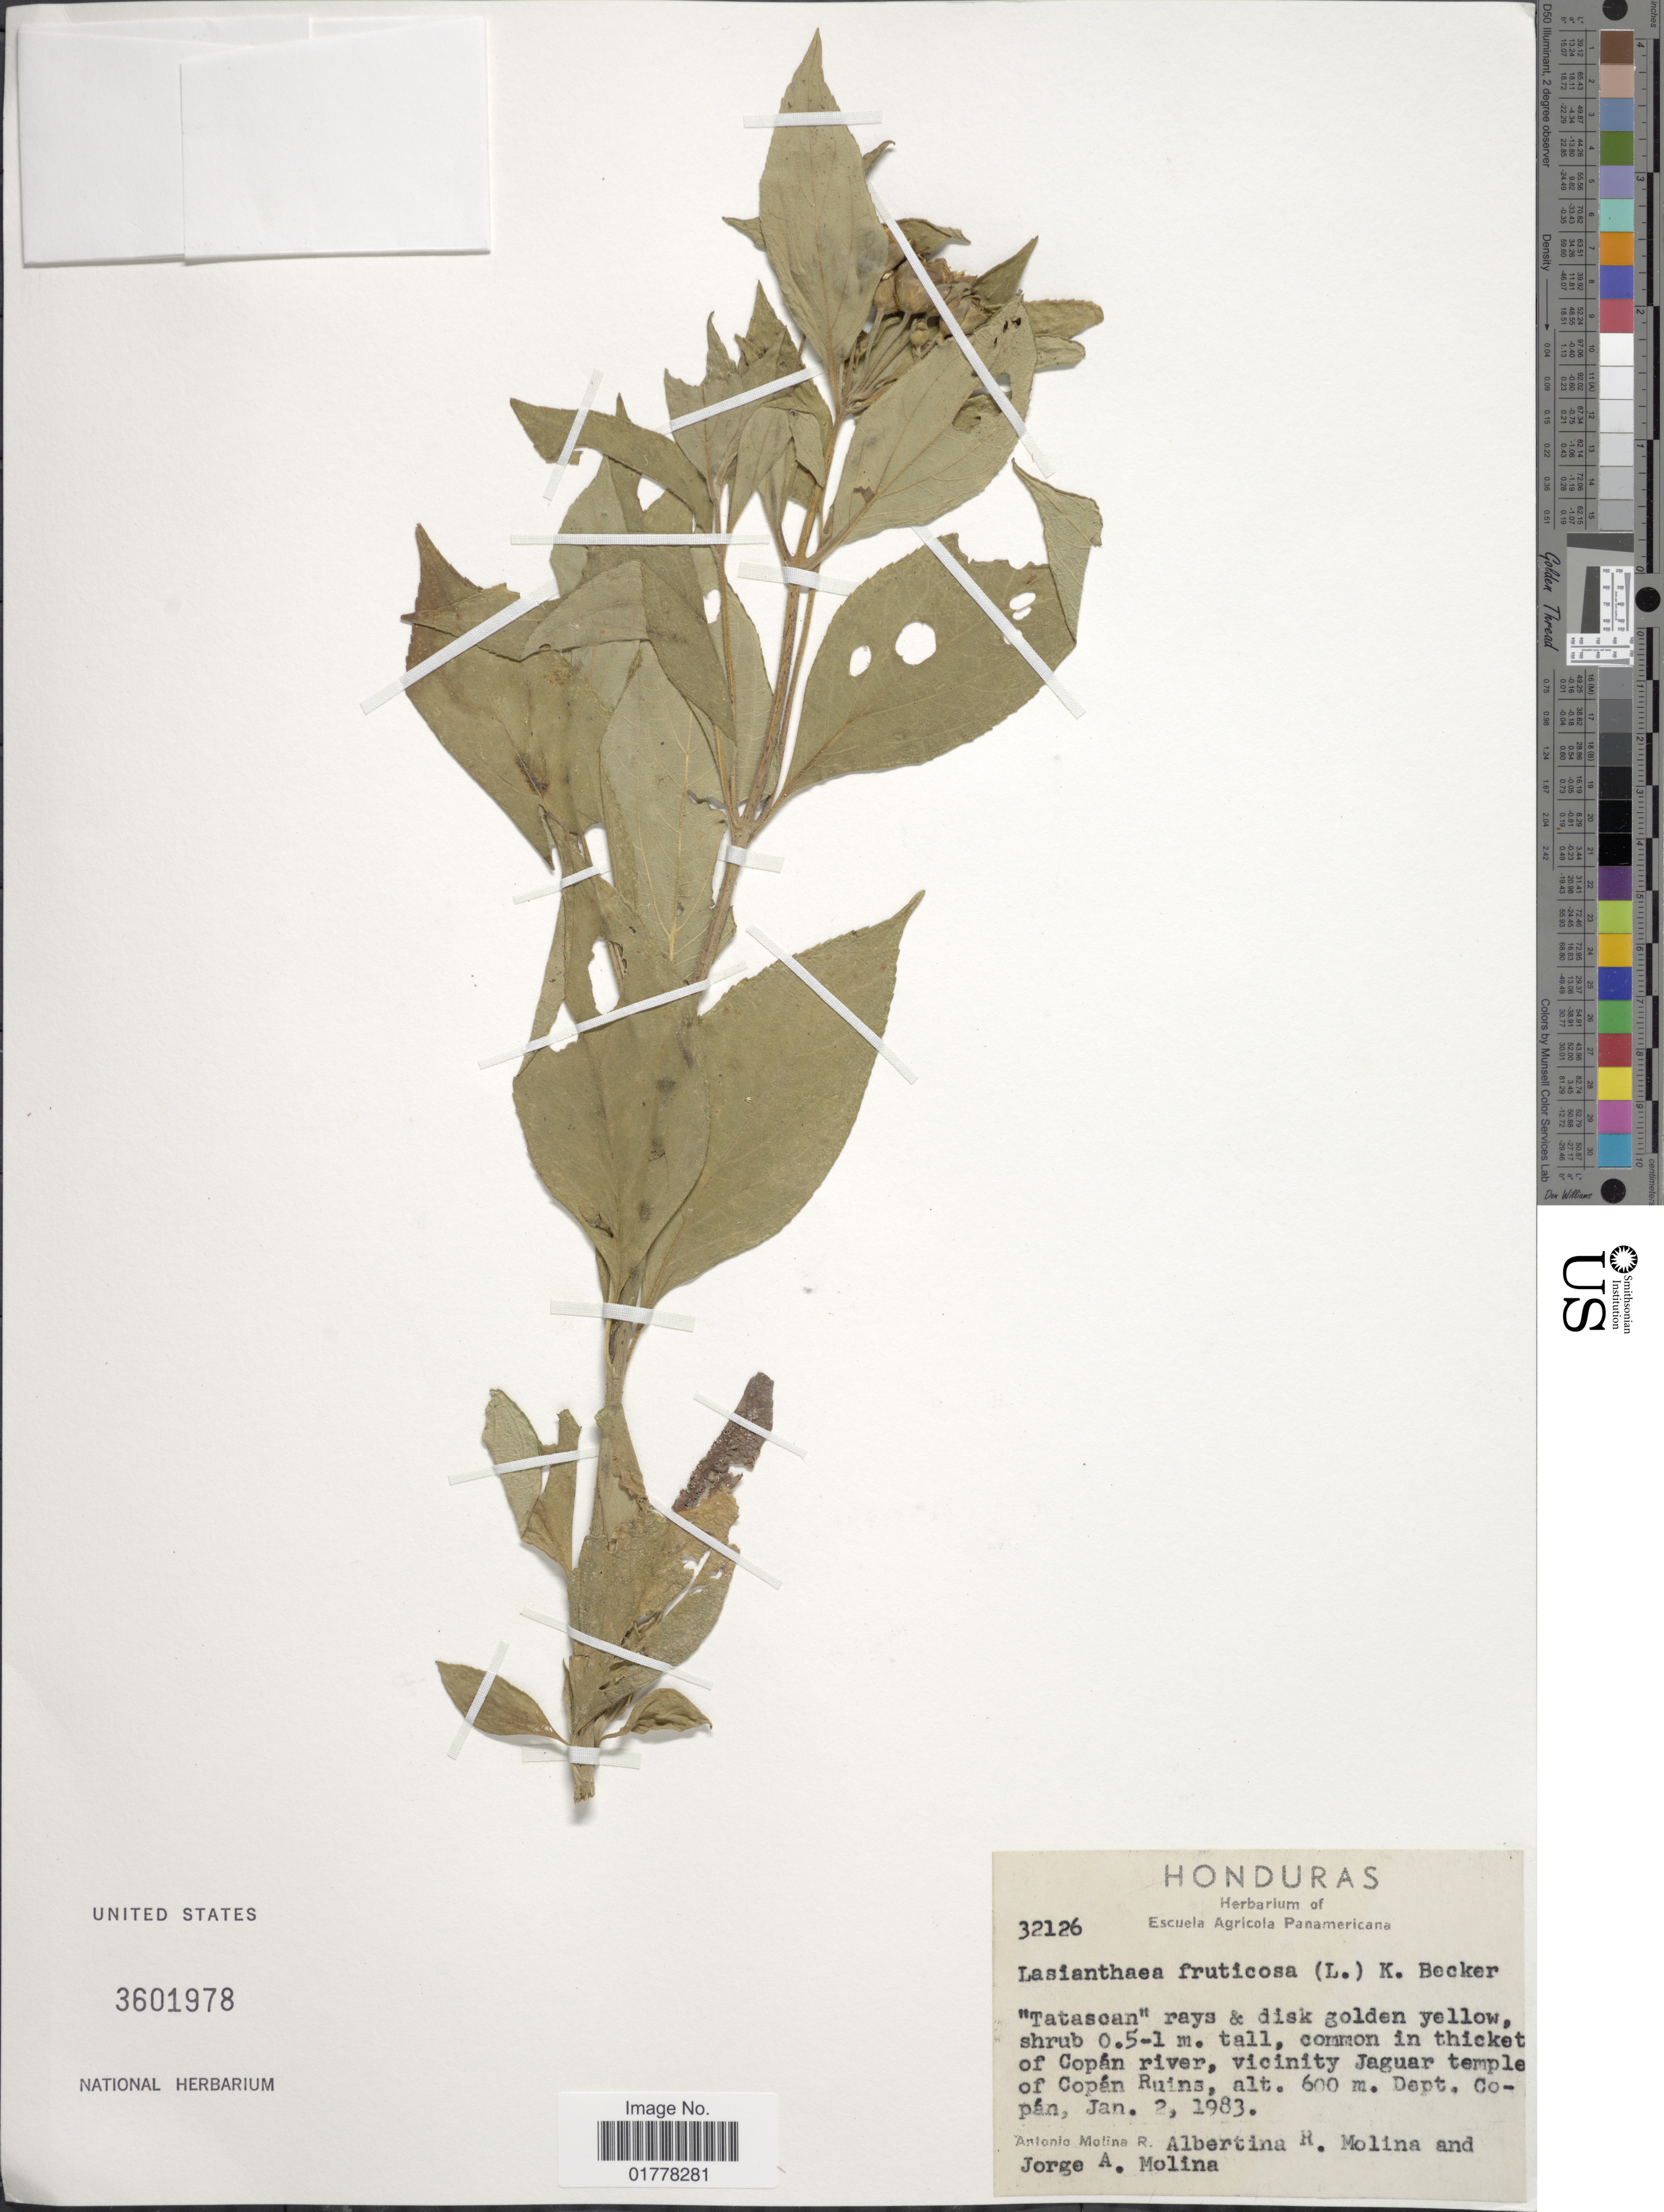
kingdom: Plantae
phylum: Tracheophyta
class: Magnoliopsida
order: Asterales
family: Asteraceae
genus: Lasianthaea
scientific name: Lasianthaea fruticosa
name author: (L.) K.M. Becker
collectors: A. Molina R., A. R. Molina & J. A. Molina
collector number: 32126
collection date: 1983-01-02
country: Honduras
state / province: Copán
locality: Common in thicket of Copán river, vicinity Jaguar temple of Copán Ruins. Dept. Copán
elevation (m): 600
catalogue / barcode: US 3601978